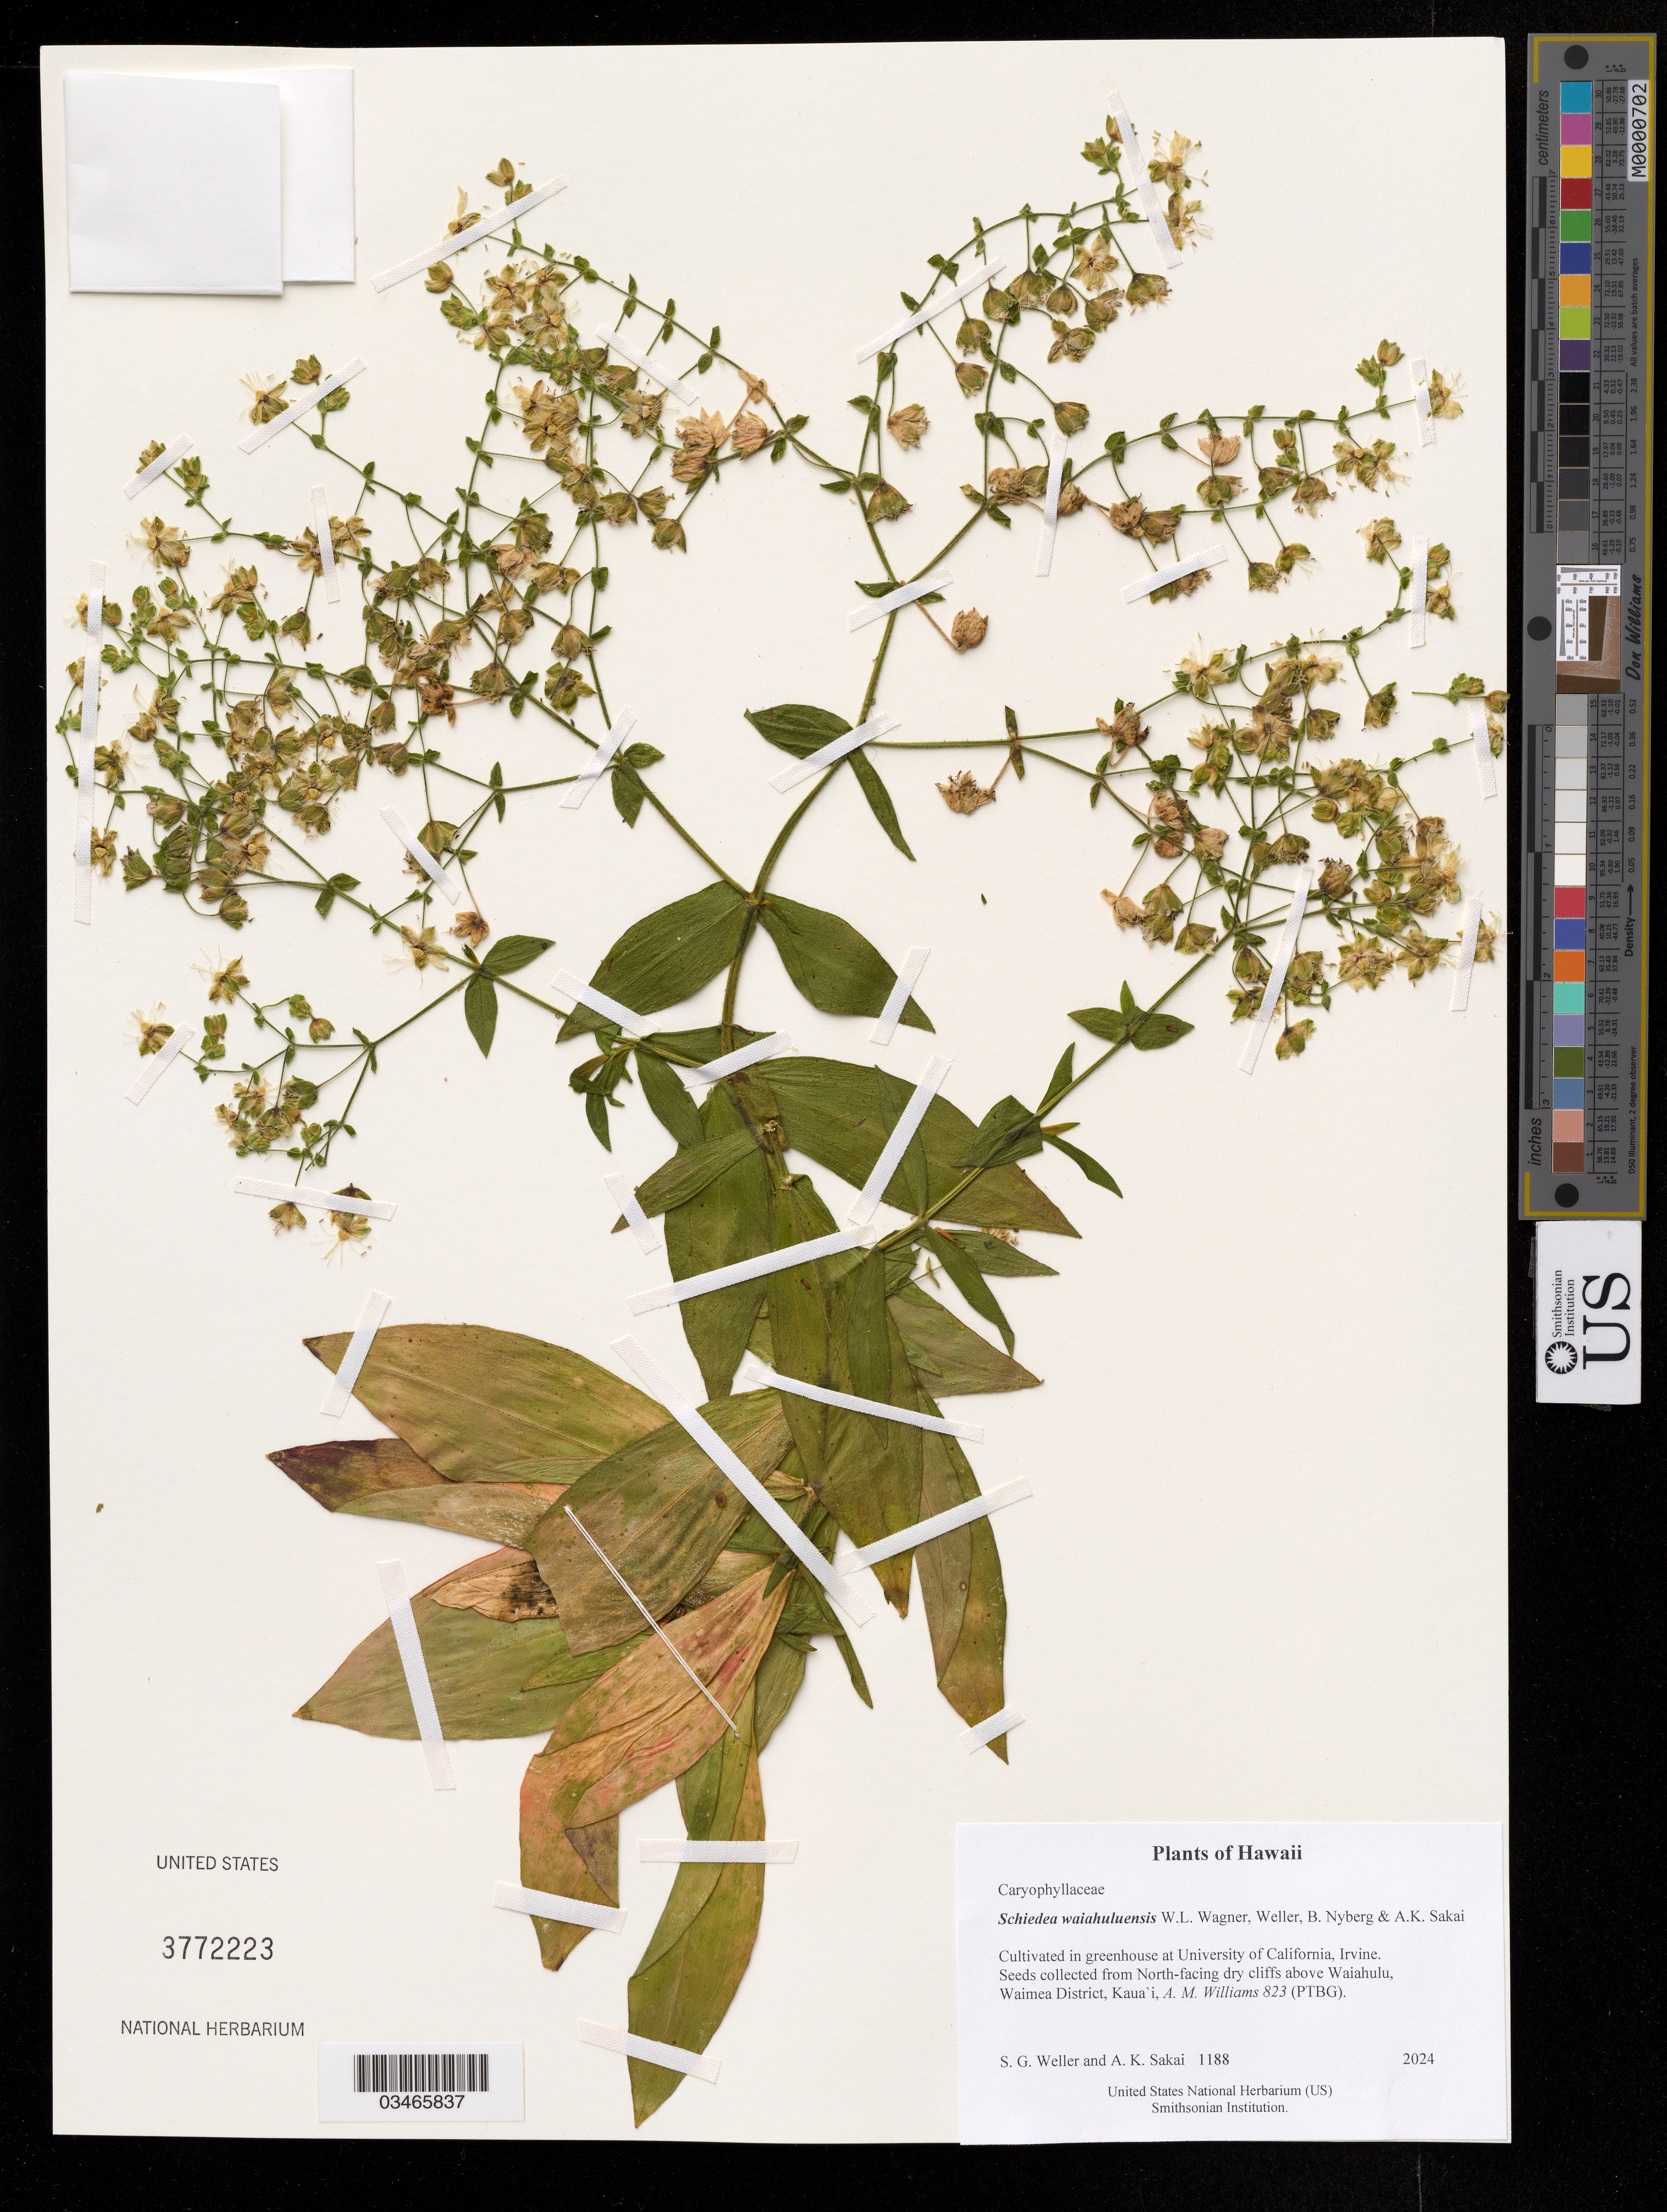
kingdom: Plantae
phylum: Tracheophyta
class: Magnoliopsida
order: Caryophyllales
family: Caryophyllaceae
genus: Schiedea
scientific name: Schiedea waiahuluensis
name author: W.L. Wagner et al.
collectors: S. G. Weller & A. Sakai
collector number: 1188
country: United States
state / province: Hawaii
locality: Cultivated in greenhouse at University of California, Irvine. Seeds collected from North-facing dry cliffs above Waiahulu, Waimea District, Kaua'i.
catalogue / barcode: US 3772223